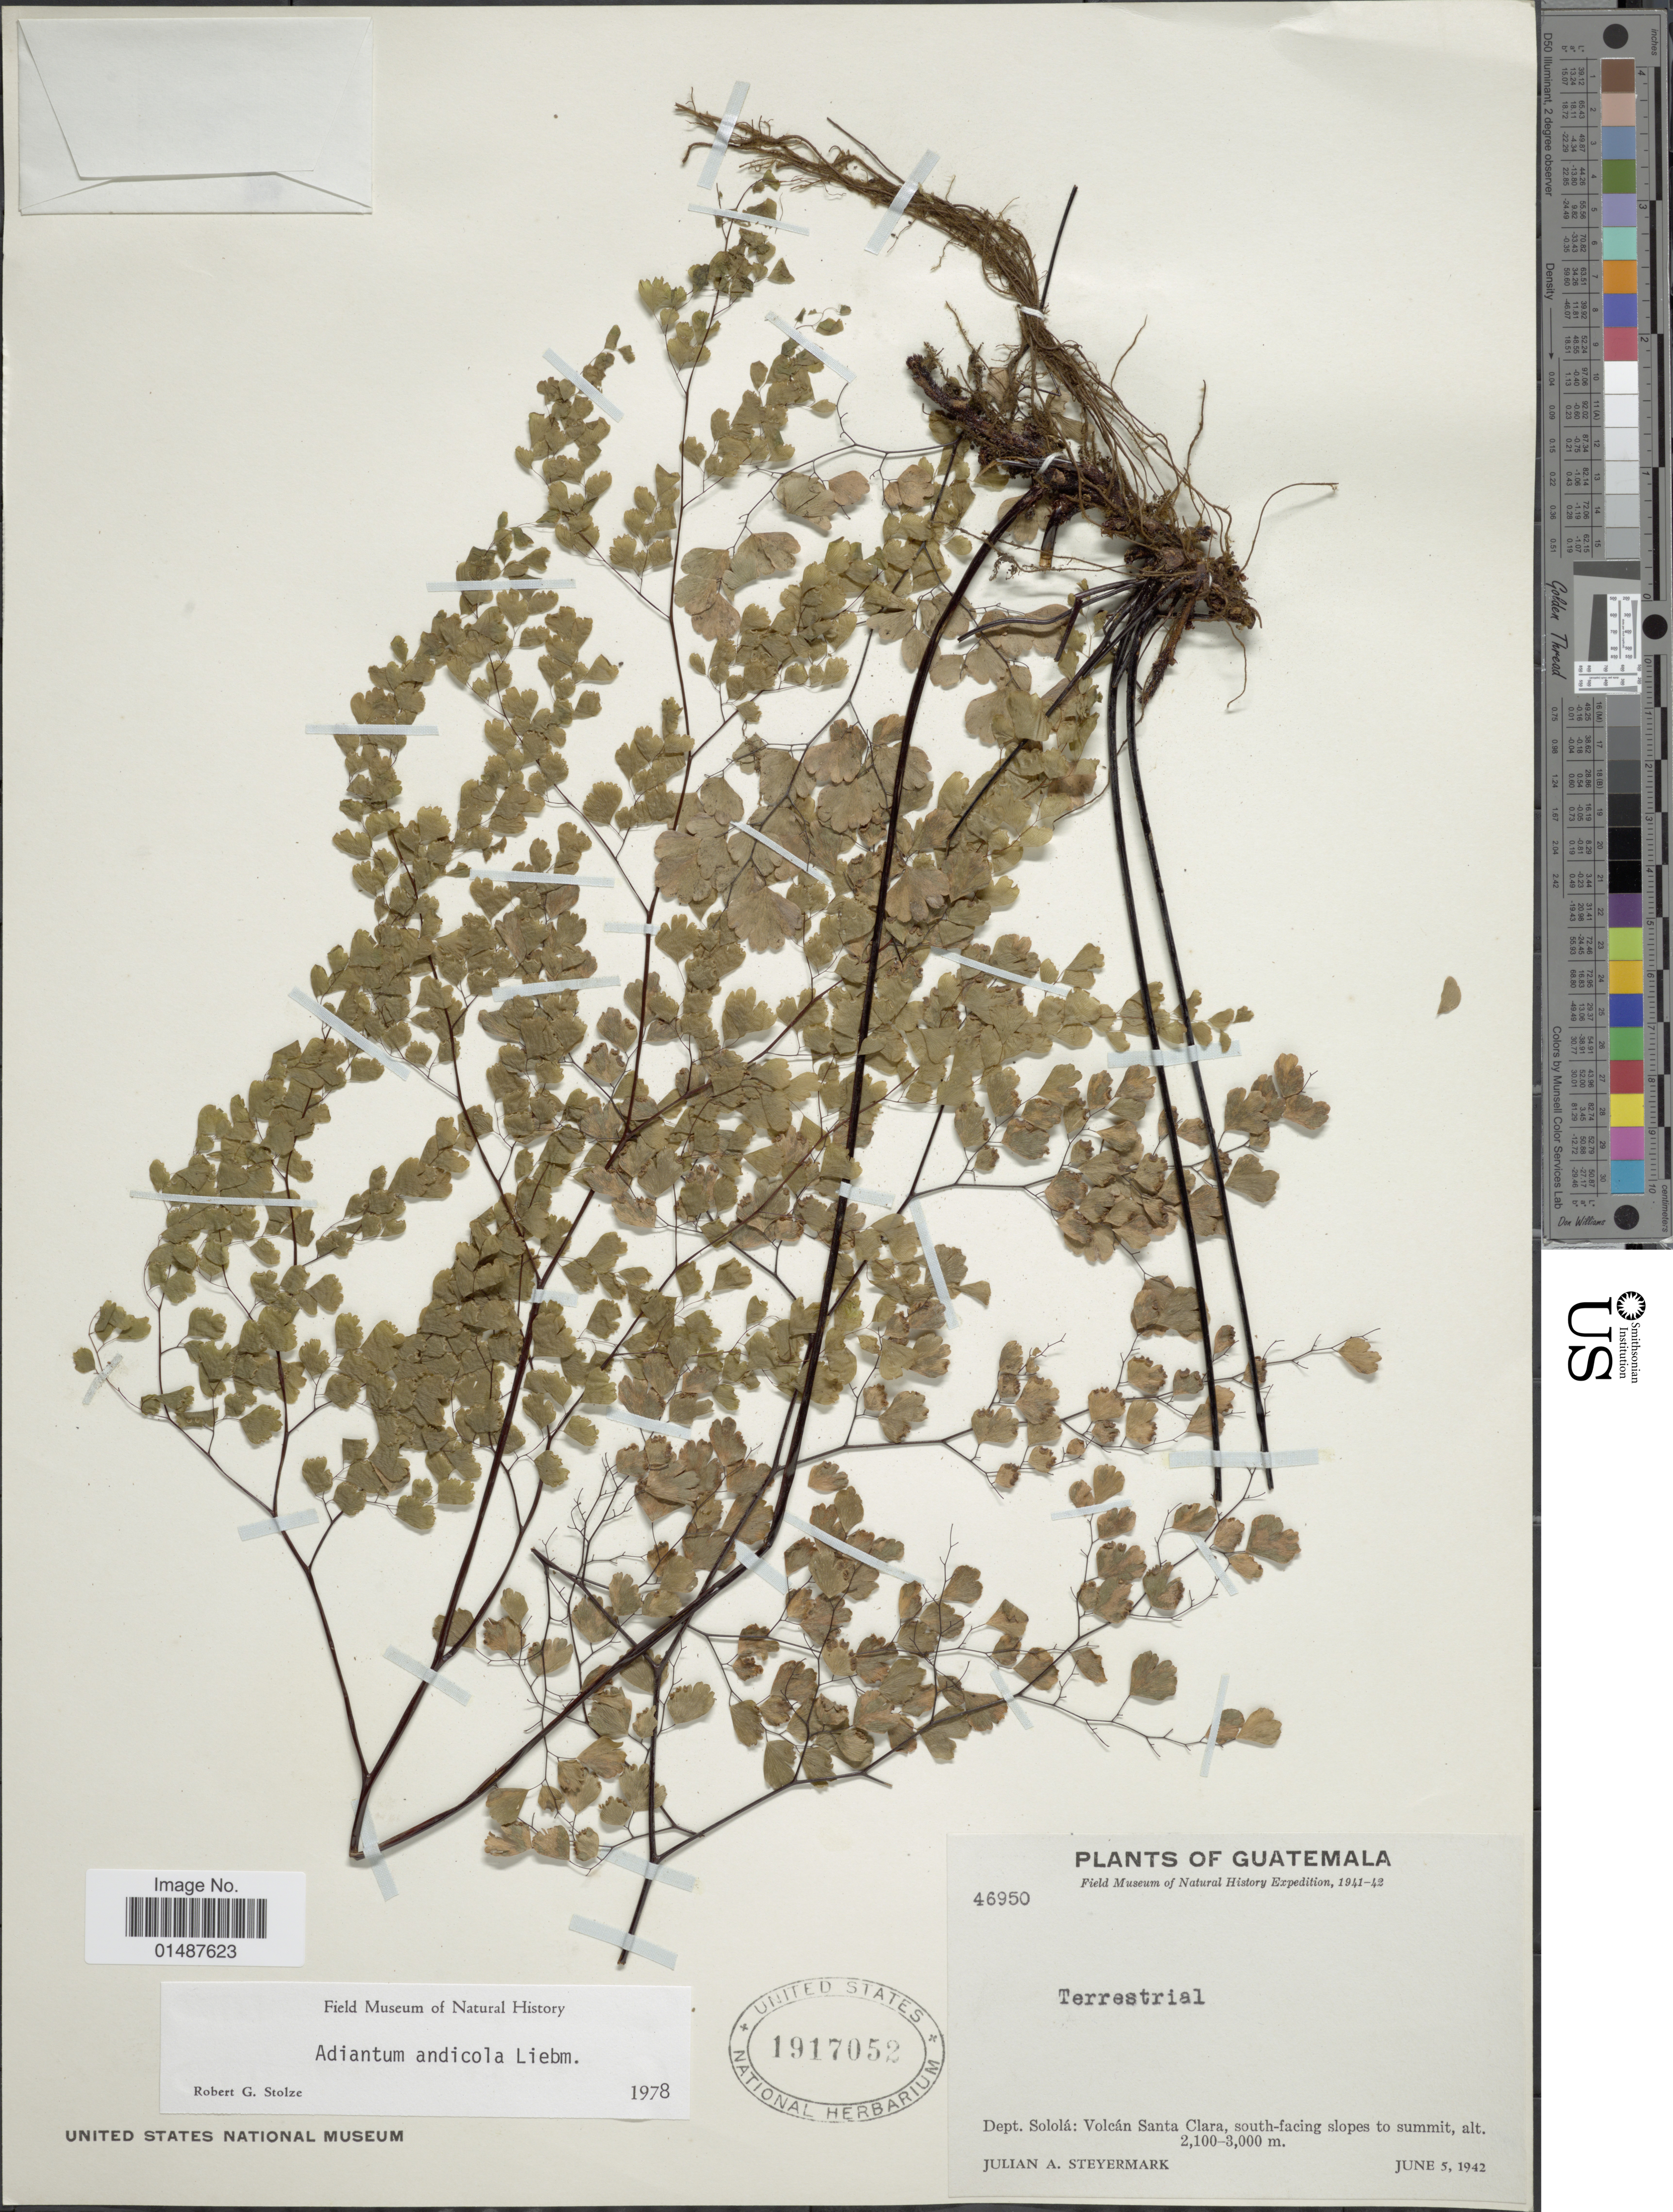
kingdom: Plantae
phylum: Tracheophyta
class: Polypodiopsida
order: Polypodiales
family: Pteridaceae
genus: Adiantum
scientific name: Adiantum andicola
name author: Liebm.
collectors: J. Steyermark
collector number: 46950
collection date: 1942-06-05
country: Guatemala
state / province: Sololá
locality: Volcan Santa Clara, south-facing slopes to summit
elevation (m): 2100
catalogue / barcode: US 1917052